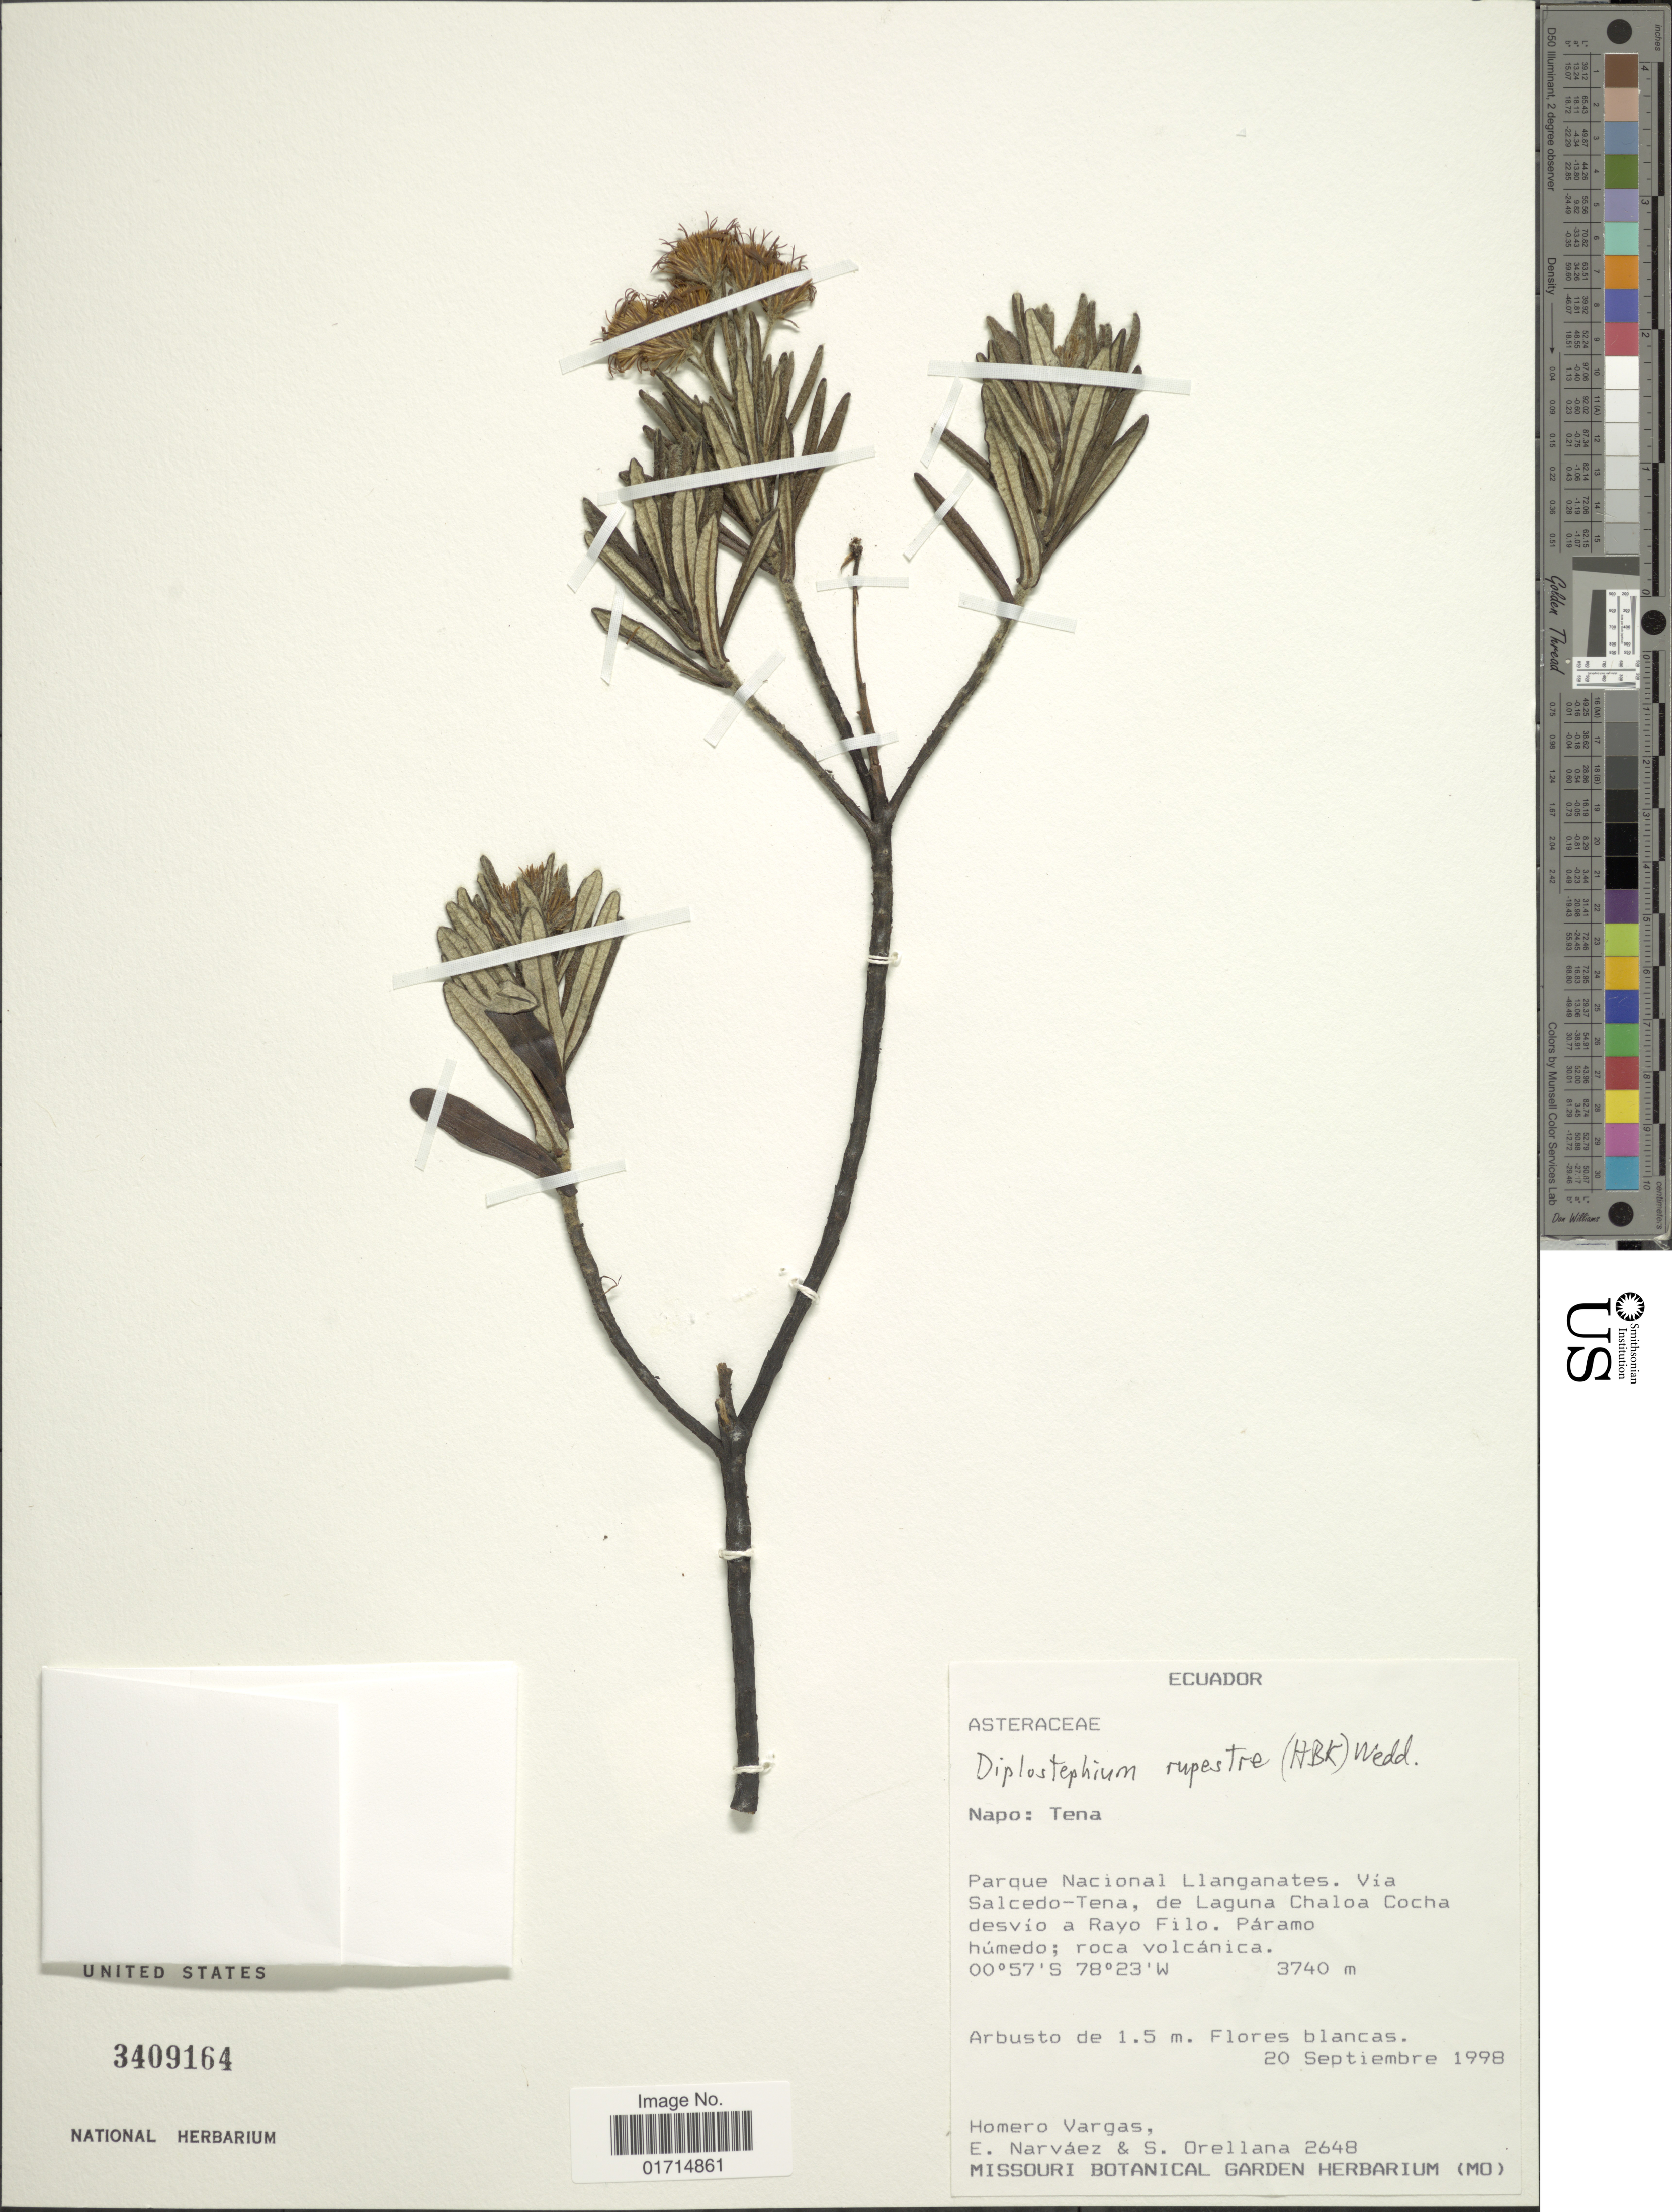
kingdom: Plantae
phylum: Tracheophyta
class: Magnoliopsida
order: Asterales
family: Asteraceae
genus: Diplostephium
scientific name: Diplostephium rupestre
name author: (Kunth) Wedd.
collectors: H. Vargas, E. Narváez & S. Orellana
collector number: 2648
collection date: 1998-09-20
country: Ecuador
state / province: Napo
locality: Ecuador. Napo: Tena. Parque Nacional Llanganates. Via Salcedo-Tena, de Laguna Chaloa Cocha desvio a Rayo Filo.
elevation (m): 3740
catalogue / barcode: US 3409164